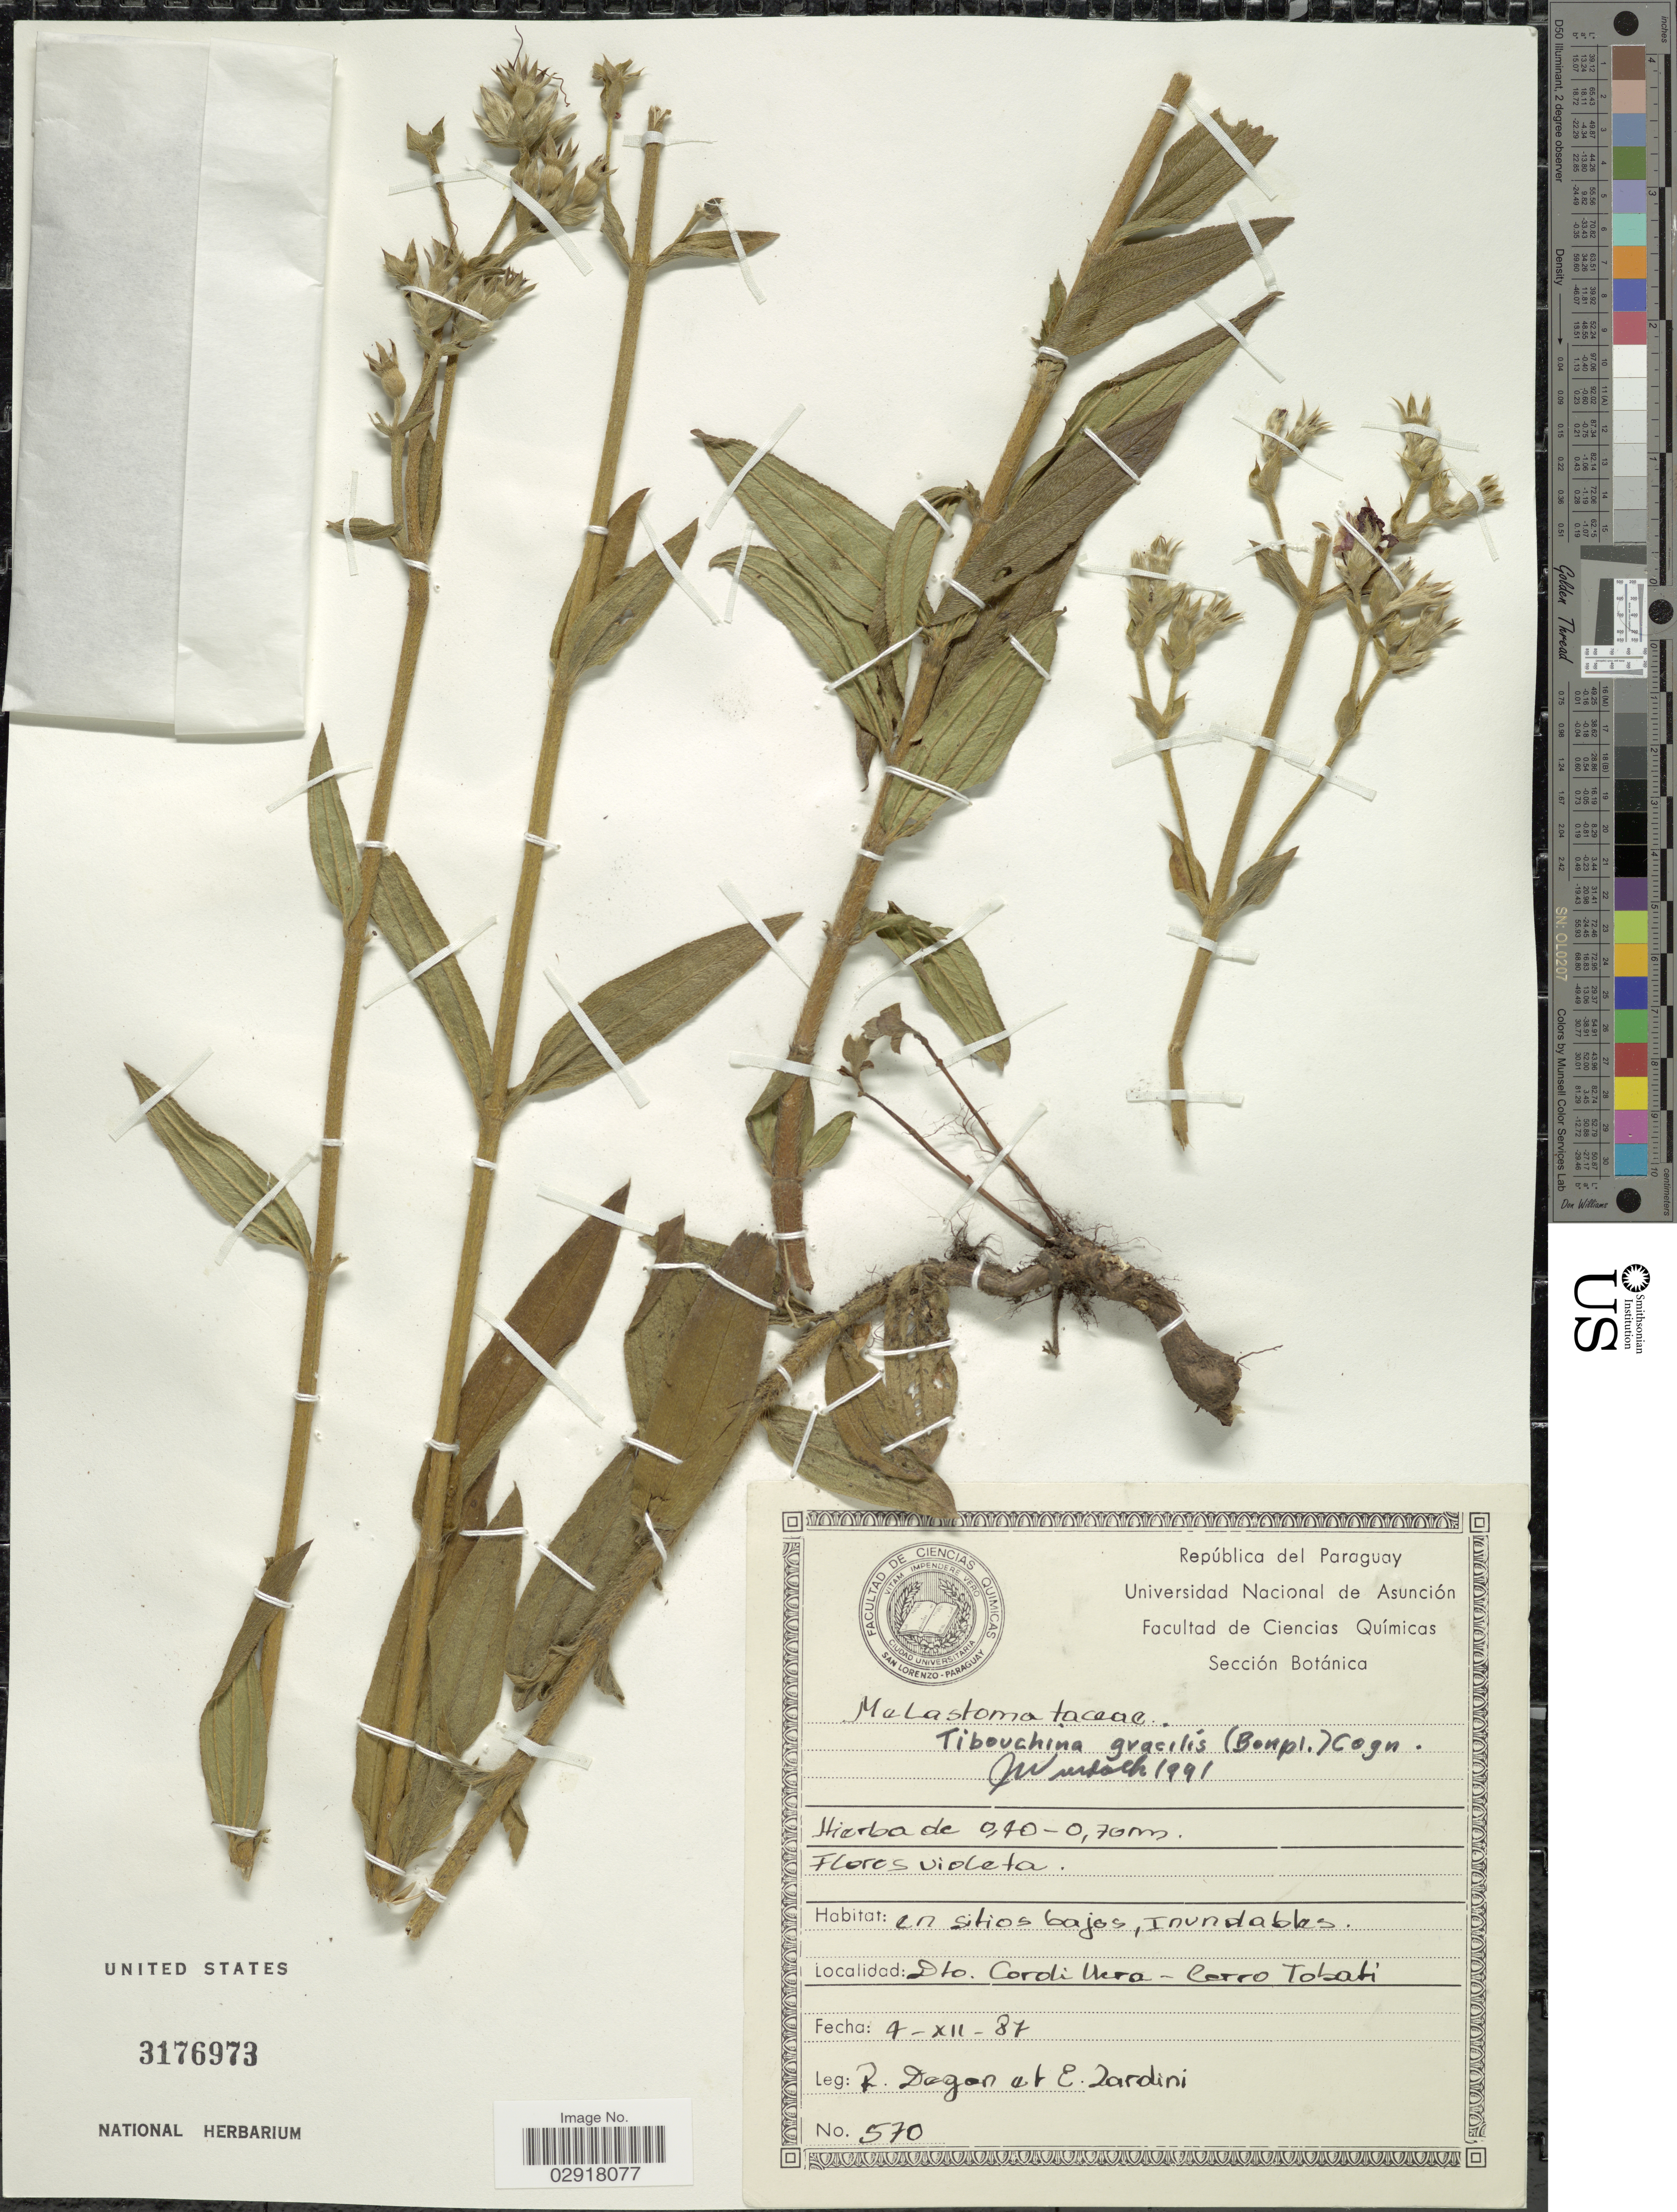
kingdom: Plantae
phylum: Tracheophyta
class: Magnoliopsida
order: Myrtales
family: Melastomataceae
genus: Chaetogastra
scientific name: Chaetogastra gracilis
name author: (Bonpl.) DC.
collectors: R. Decary & E. Zardini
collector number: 570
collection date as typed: Transcribed d/m/y: 4/12/87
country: Paraguay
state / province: Cordillera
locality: República del Paraguay, Dto. Cordillera - Cerro Tobati.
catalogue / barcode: US 3176973